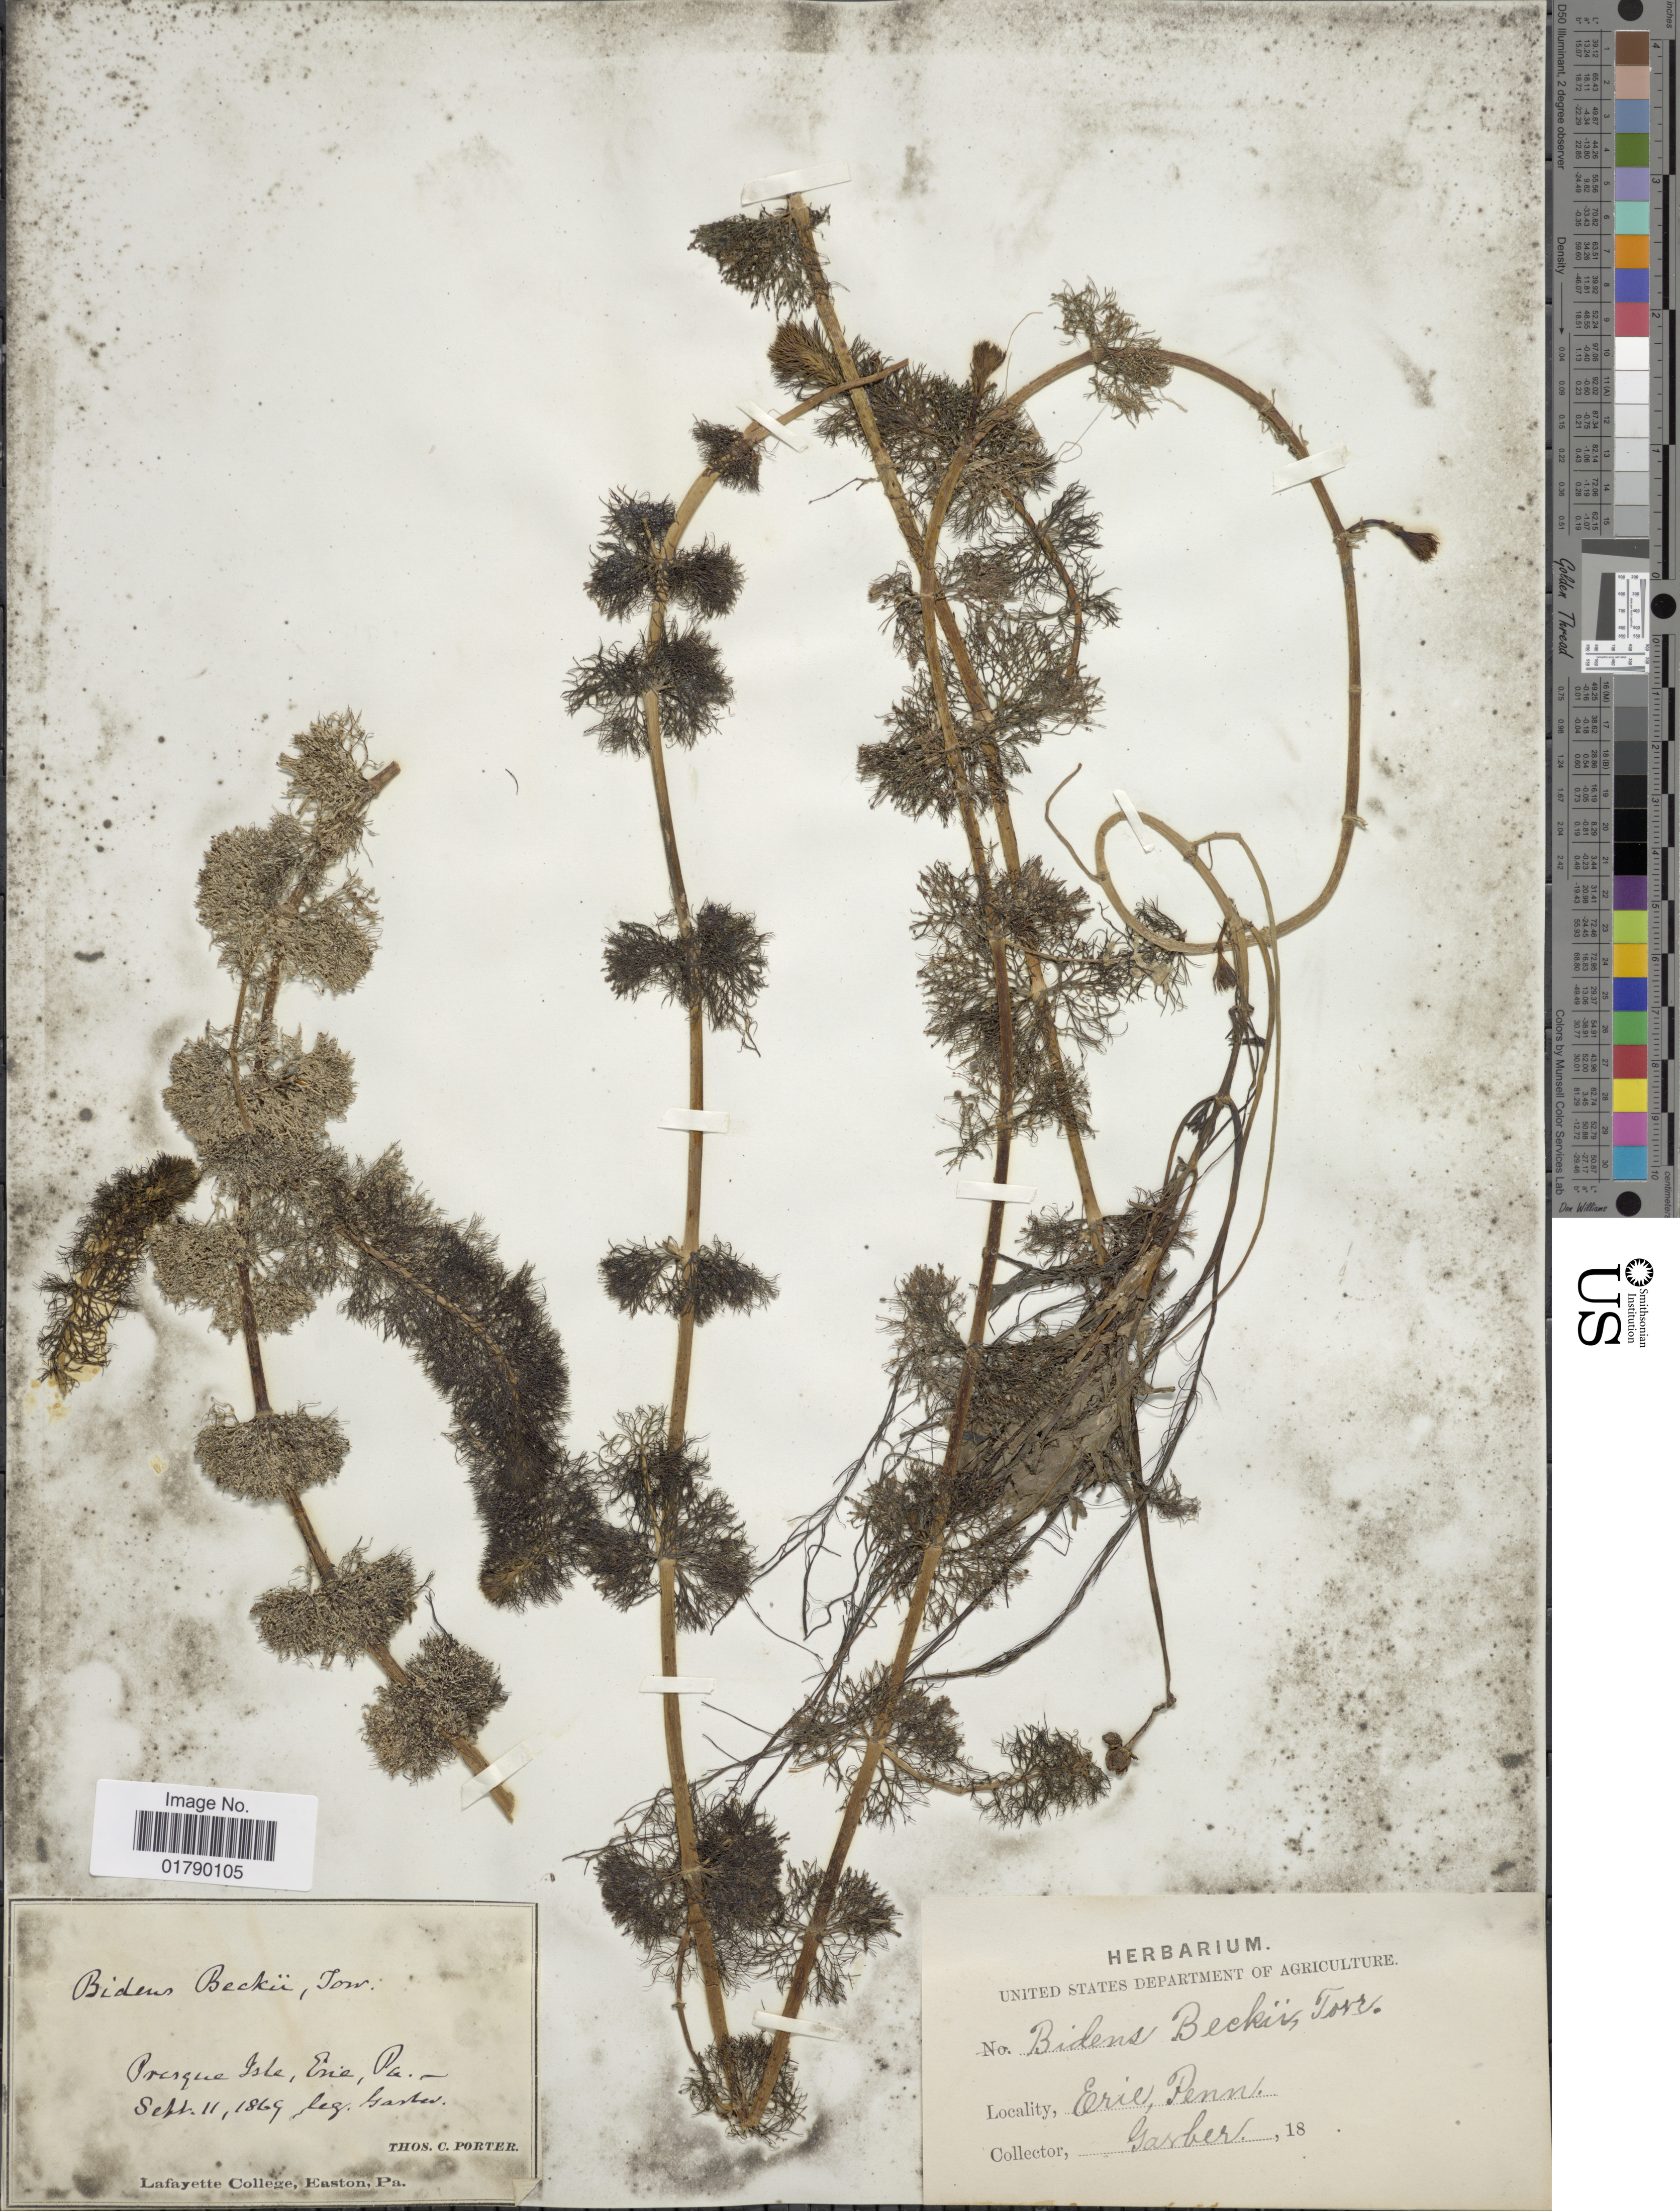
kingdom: Plantae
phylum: Tracheophyta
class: Magnoliopsida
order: Asterales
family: Asteraceae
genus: Megalodonta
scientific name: Megalodonta sp.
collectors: -- Garber & T. C. Porter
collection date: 1869-09-11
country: United States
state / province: Pennsylvania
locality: Presque Isle, Erie